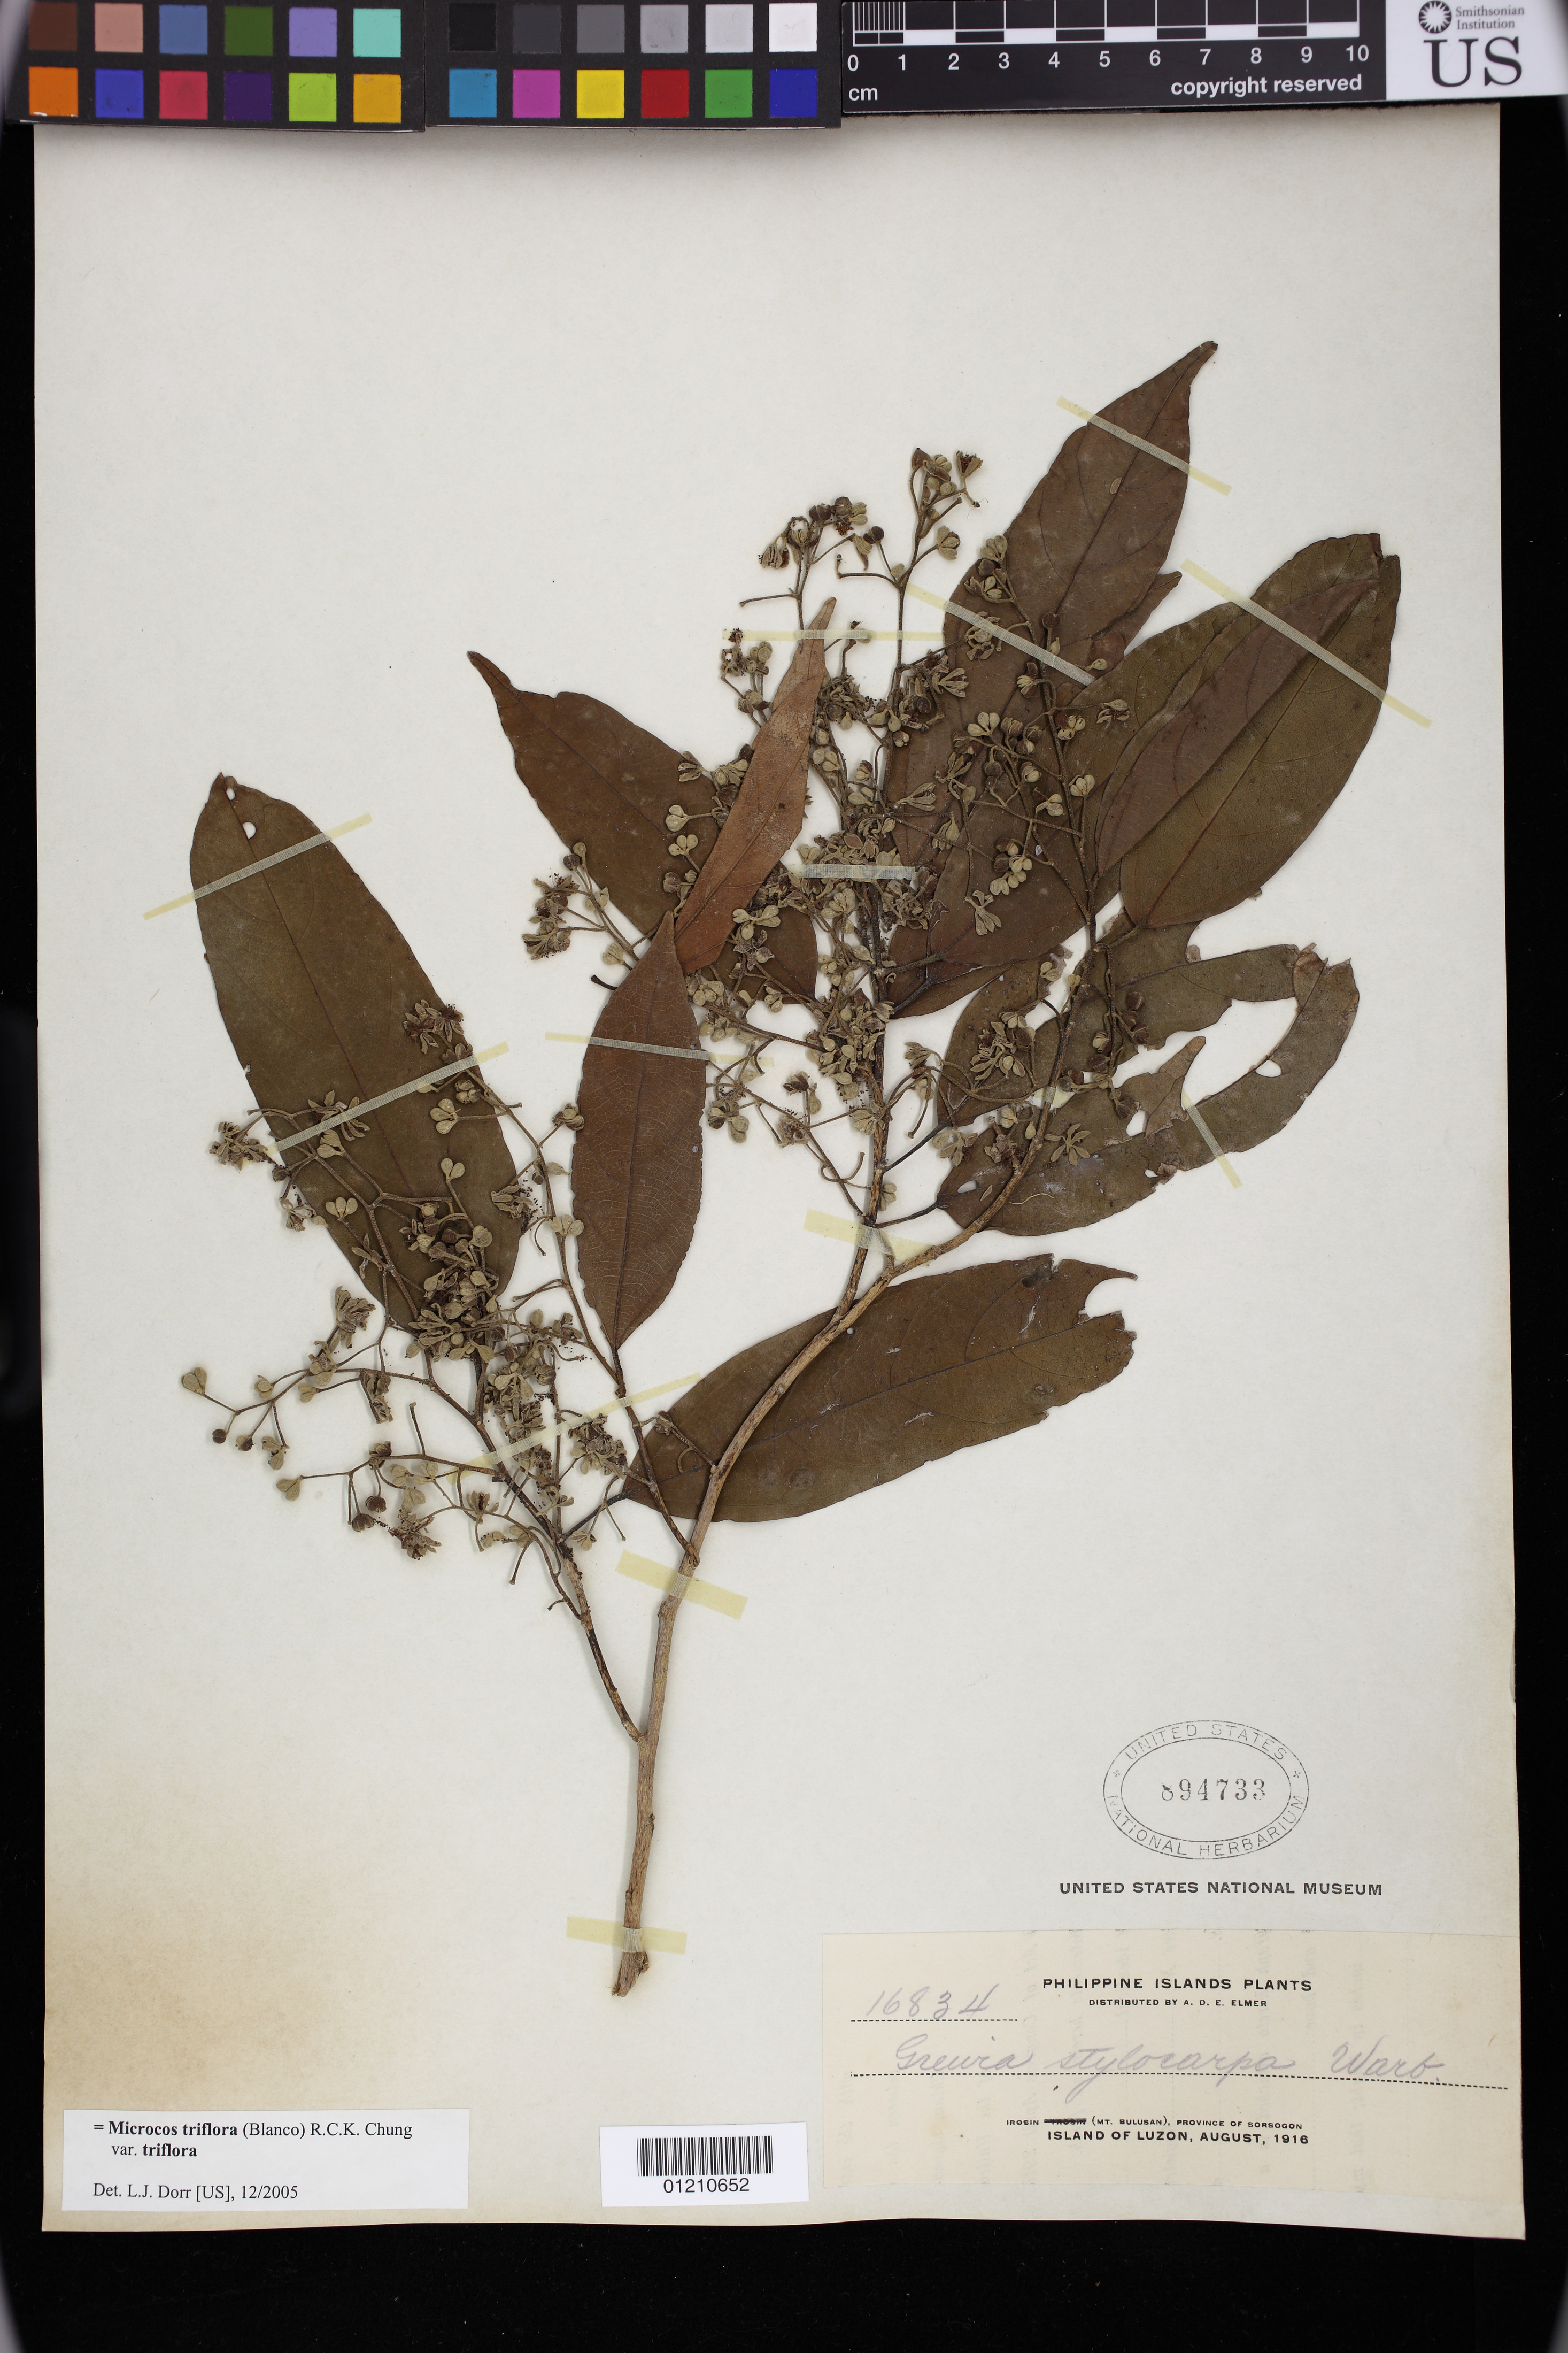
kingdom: Plantae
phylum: Tracheophyta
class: Magnoliopsida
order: Malvales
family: Malvaceae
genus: Microcos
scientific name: Microcos triflora var. triflora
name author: (Blanco) R.C.K. Chung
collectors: A. D. E. Elmer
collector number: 16834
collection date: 1916-08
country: Philippines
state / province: Bicol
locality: Irosin (Mt. Bulusan), Province of Sorsogon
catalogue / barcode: US 894733